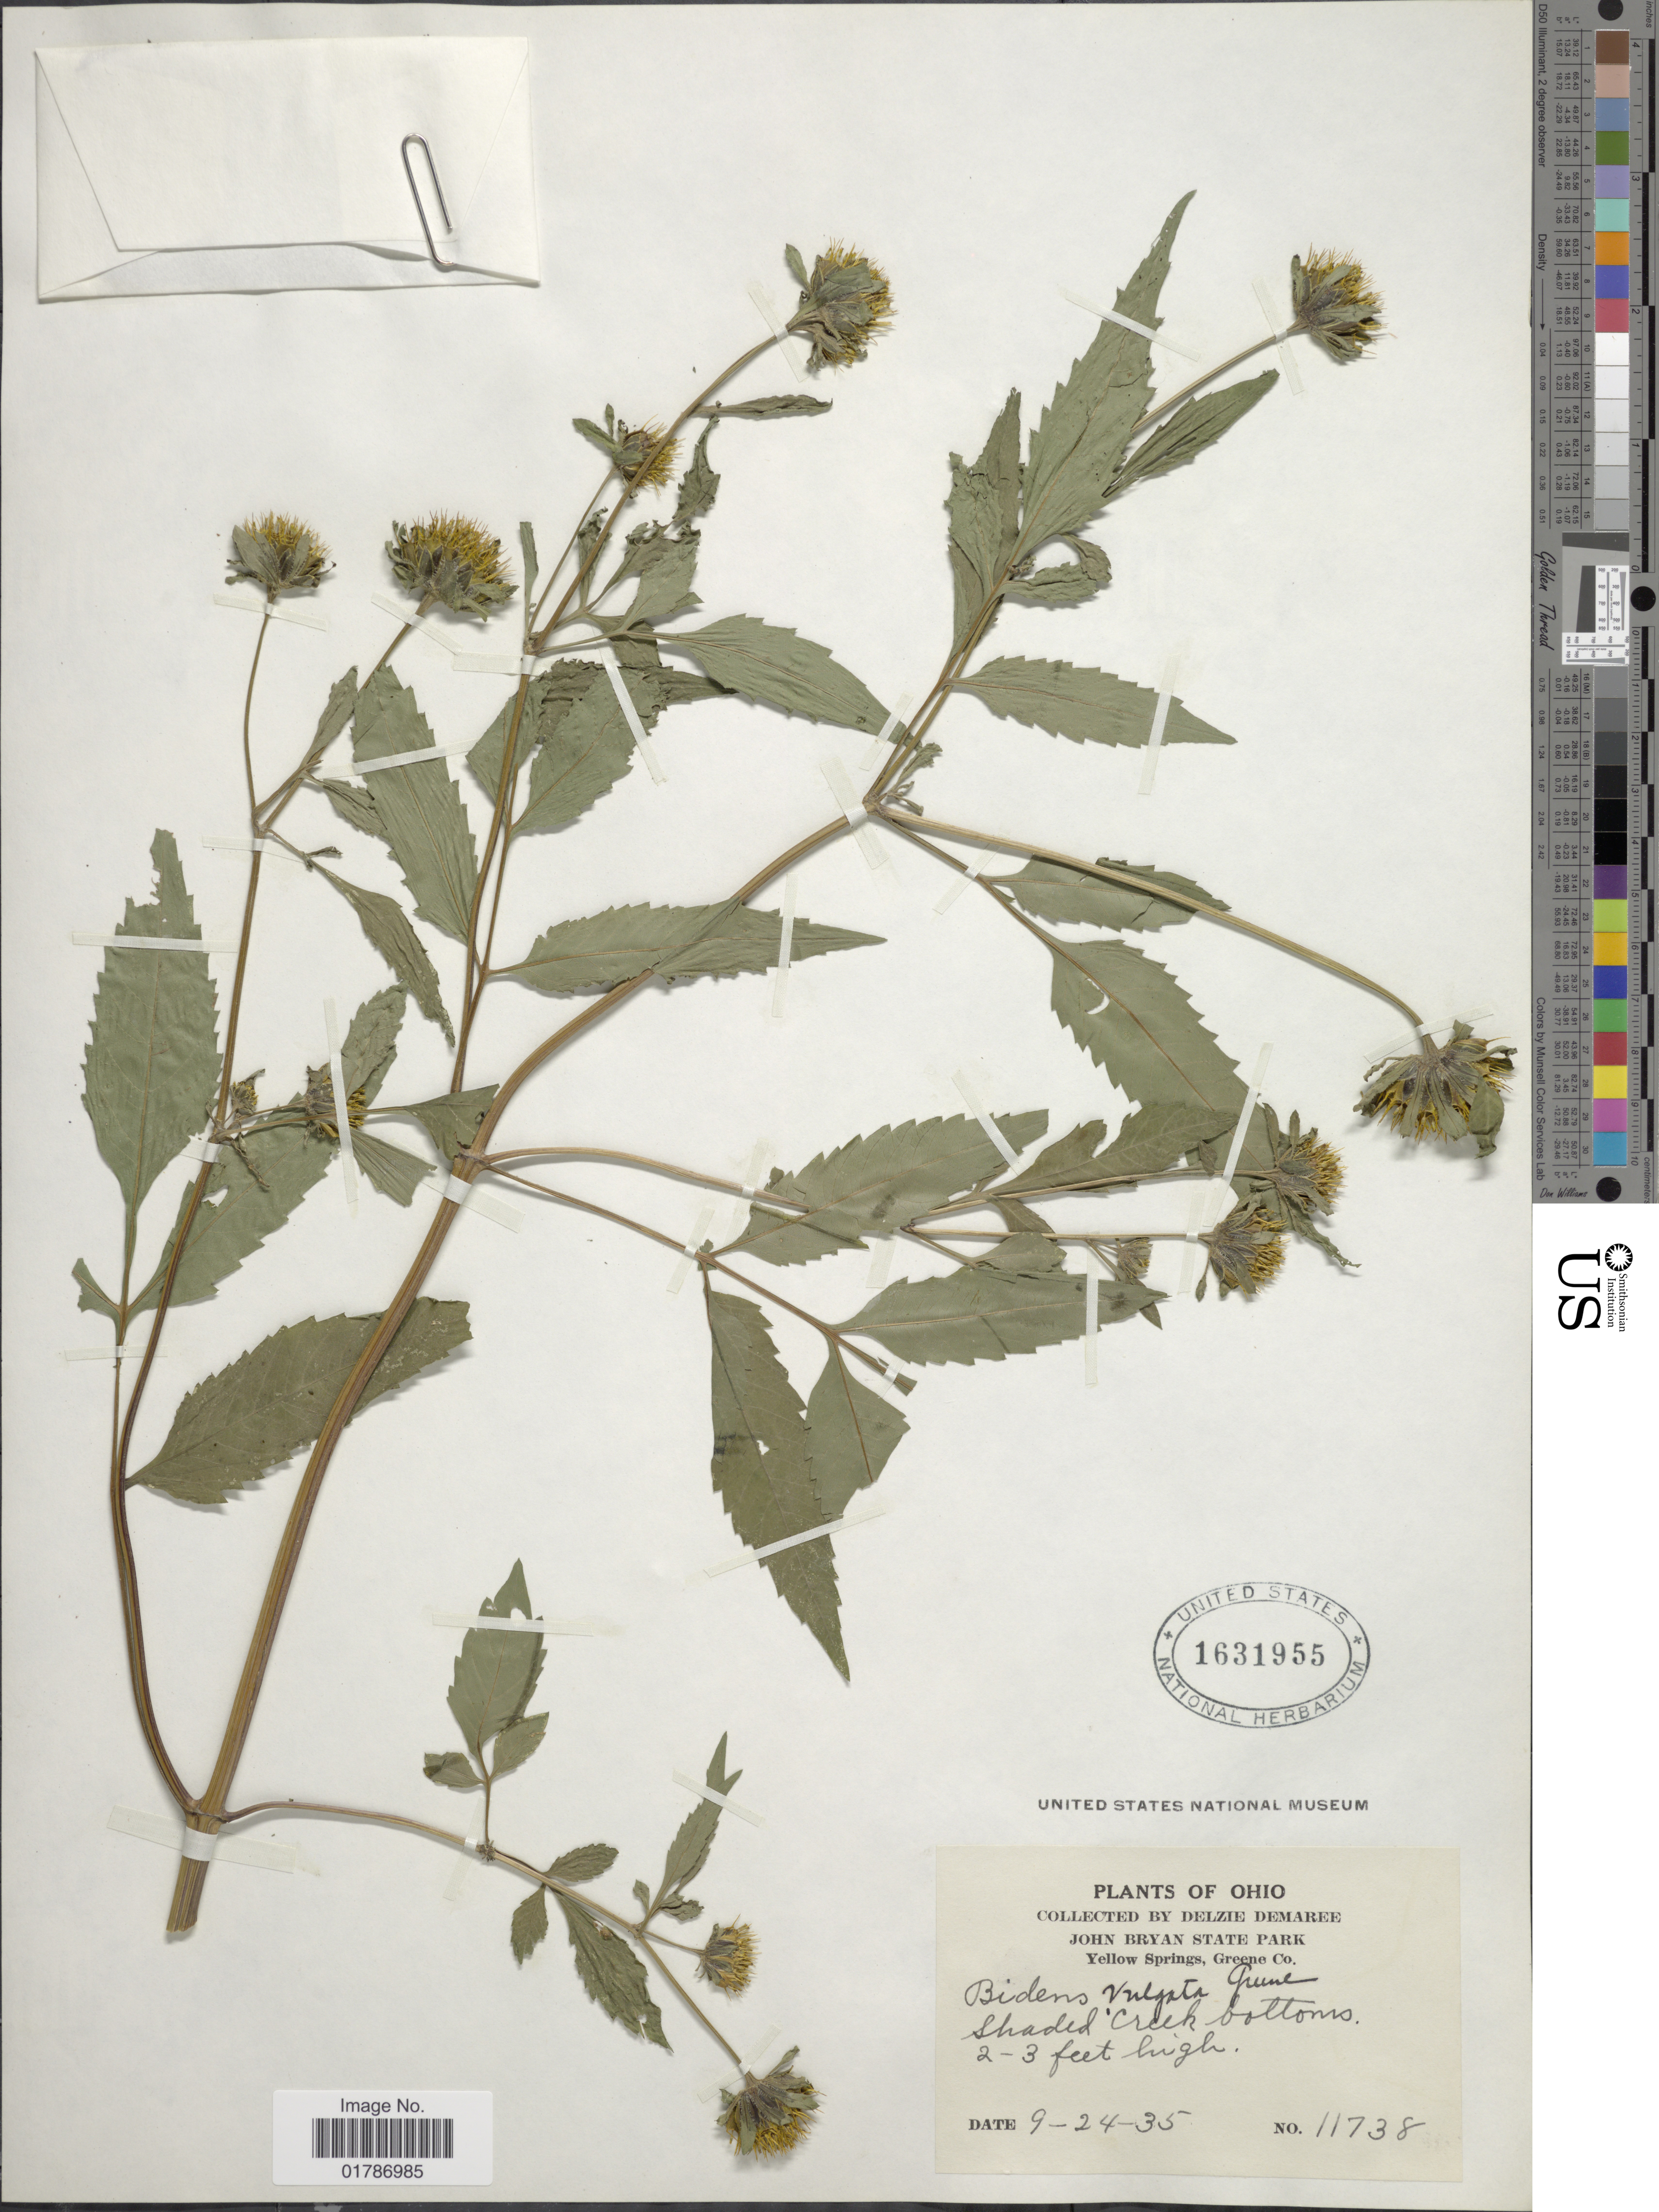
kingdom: Plantae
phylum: Tracheophyta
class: Magnoliopsida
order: Asterales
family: Asteraceae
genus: Bidens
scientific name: Bidens vulgata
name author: Greene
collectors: D. Demaree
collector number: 11738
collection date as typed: Transcribed d/m/y: 24/9/35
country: United States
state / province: Ohio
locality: John Bryan State Park, Yellow Springs, Greene Co., Shaded Creek Bottoms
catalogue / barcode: US 1631955